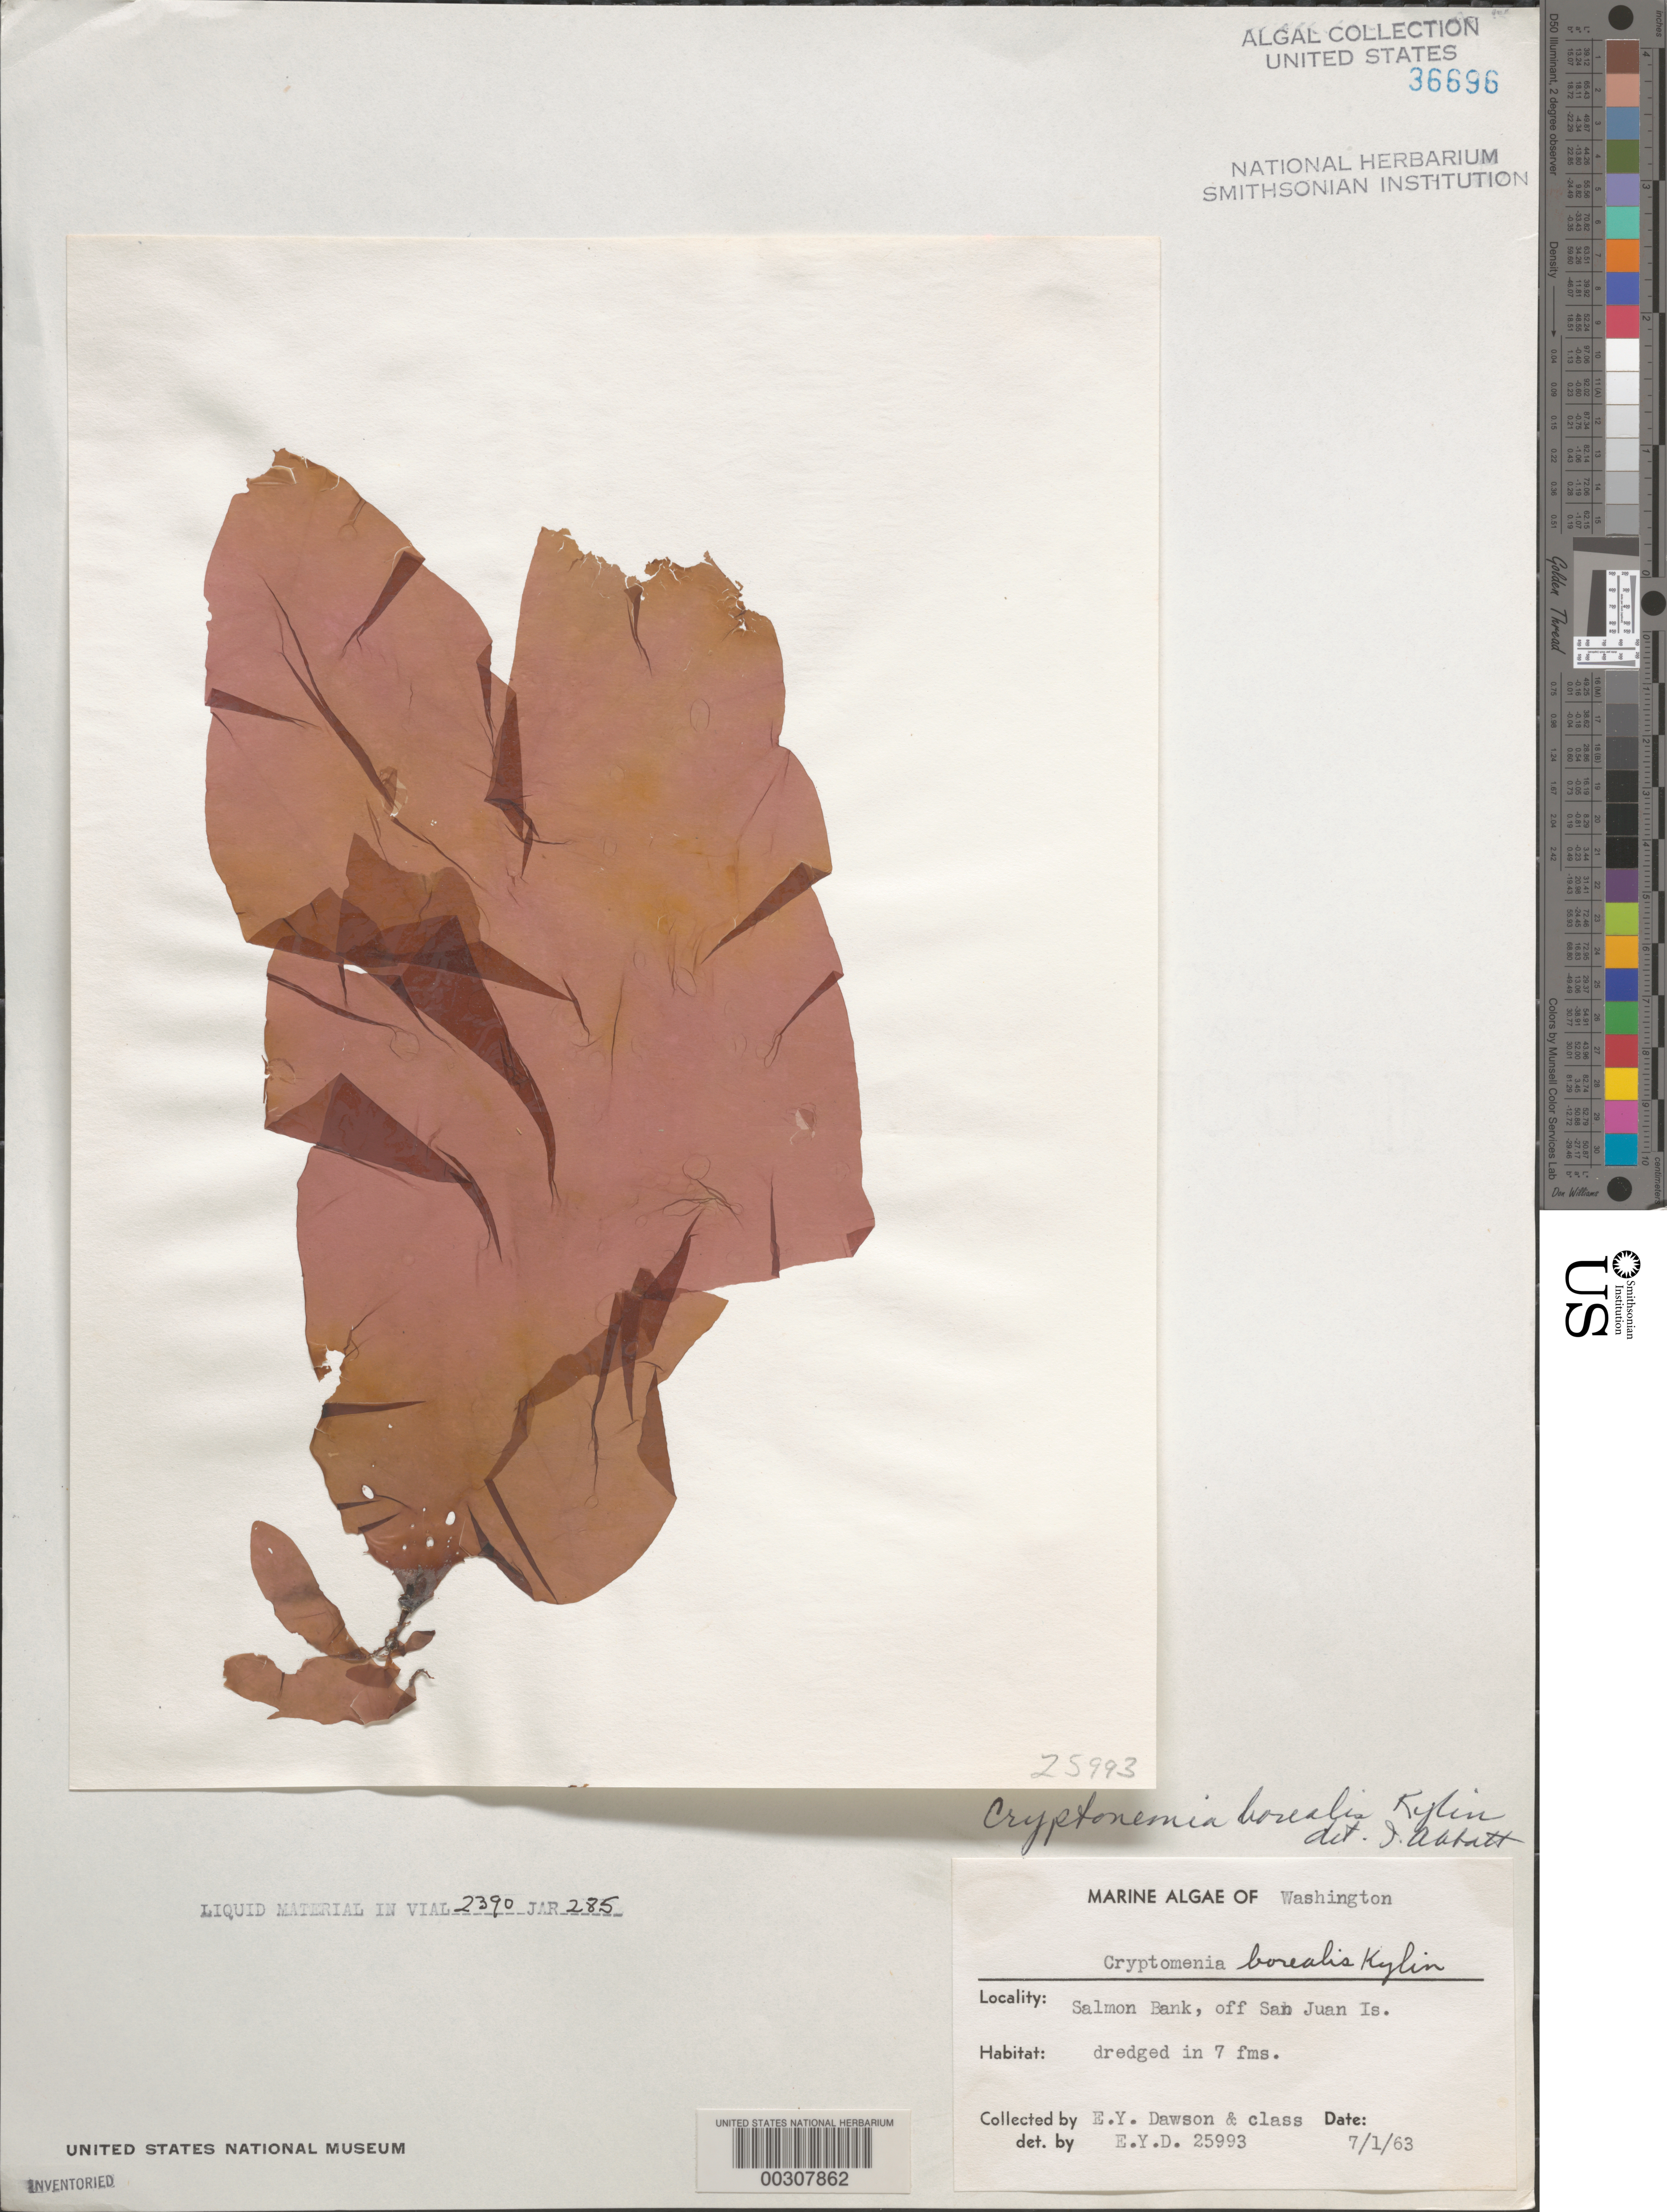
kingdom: Plantae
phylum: Rhodophyta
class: Florideophyceae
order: Halymeniales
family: Halymeniaceae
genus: Cryptonemia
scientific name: Cryptonemia borealis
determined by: Abbott, Isabella A.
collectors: E. Y. Dawson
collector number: EYD 25993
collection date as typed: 01 Jul 1963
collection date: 1963-07-01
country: United States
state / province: Washington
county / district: San Juan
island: San Juan Island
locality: Salmon Bank, off San Juan Island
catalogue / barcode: US 36696